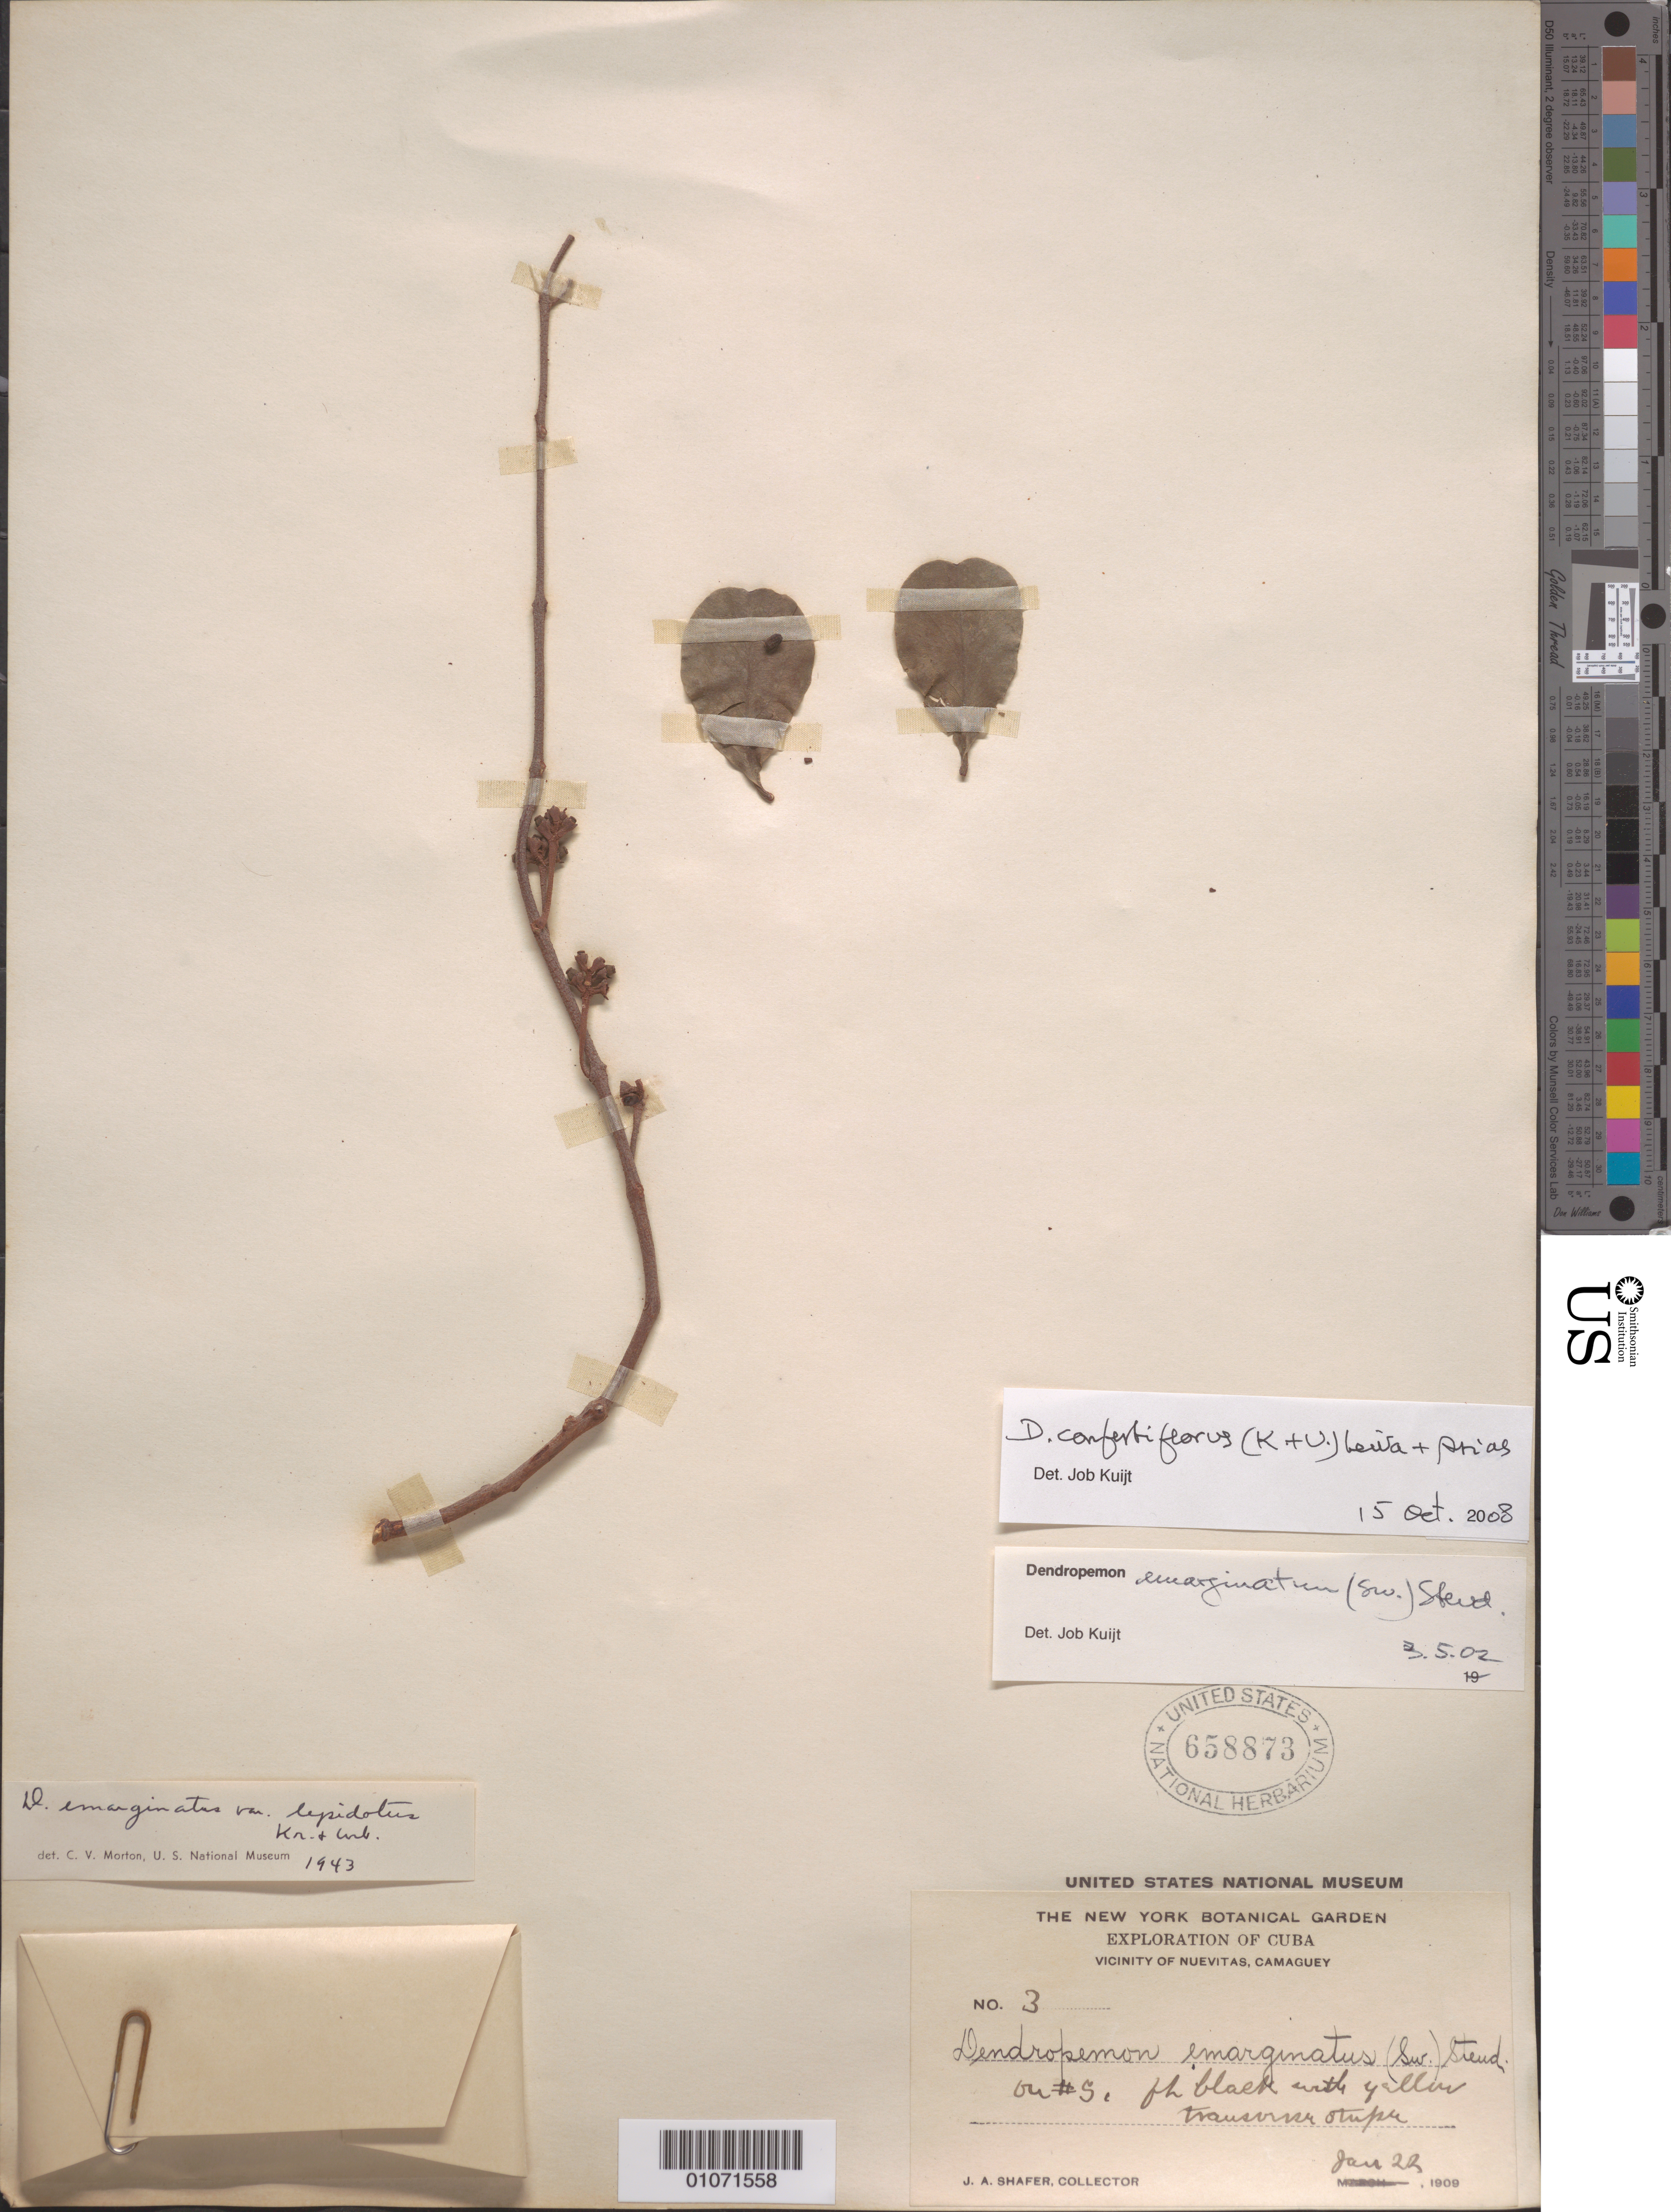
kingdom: Plantae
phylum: Tracheophyta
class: Magnoliopsida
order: Santalales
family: Loranthaceae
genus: Dendropemon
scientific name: Dendropemon confertiflorus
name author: (Krug & Urb.) Leiva & I. Arias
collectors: J. A. Shafer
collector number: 3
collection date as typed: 22 Jan 1909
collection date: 1909-01-22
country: Cuba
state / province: Camagüey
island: Cuba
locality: Vicinity of Nuevitas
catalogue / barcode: US 658873